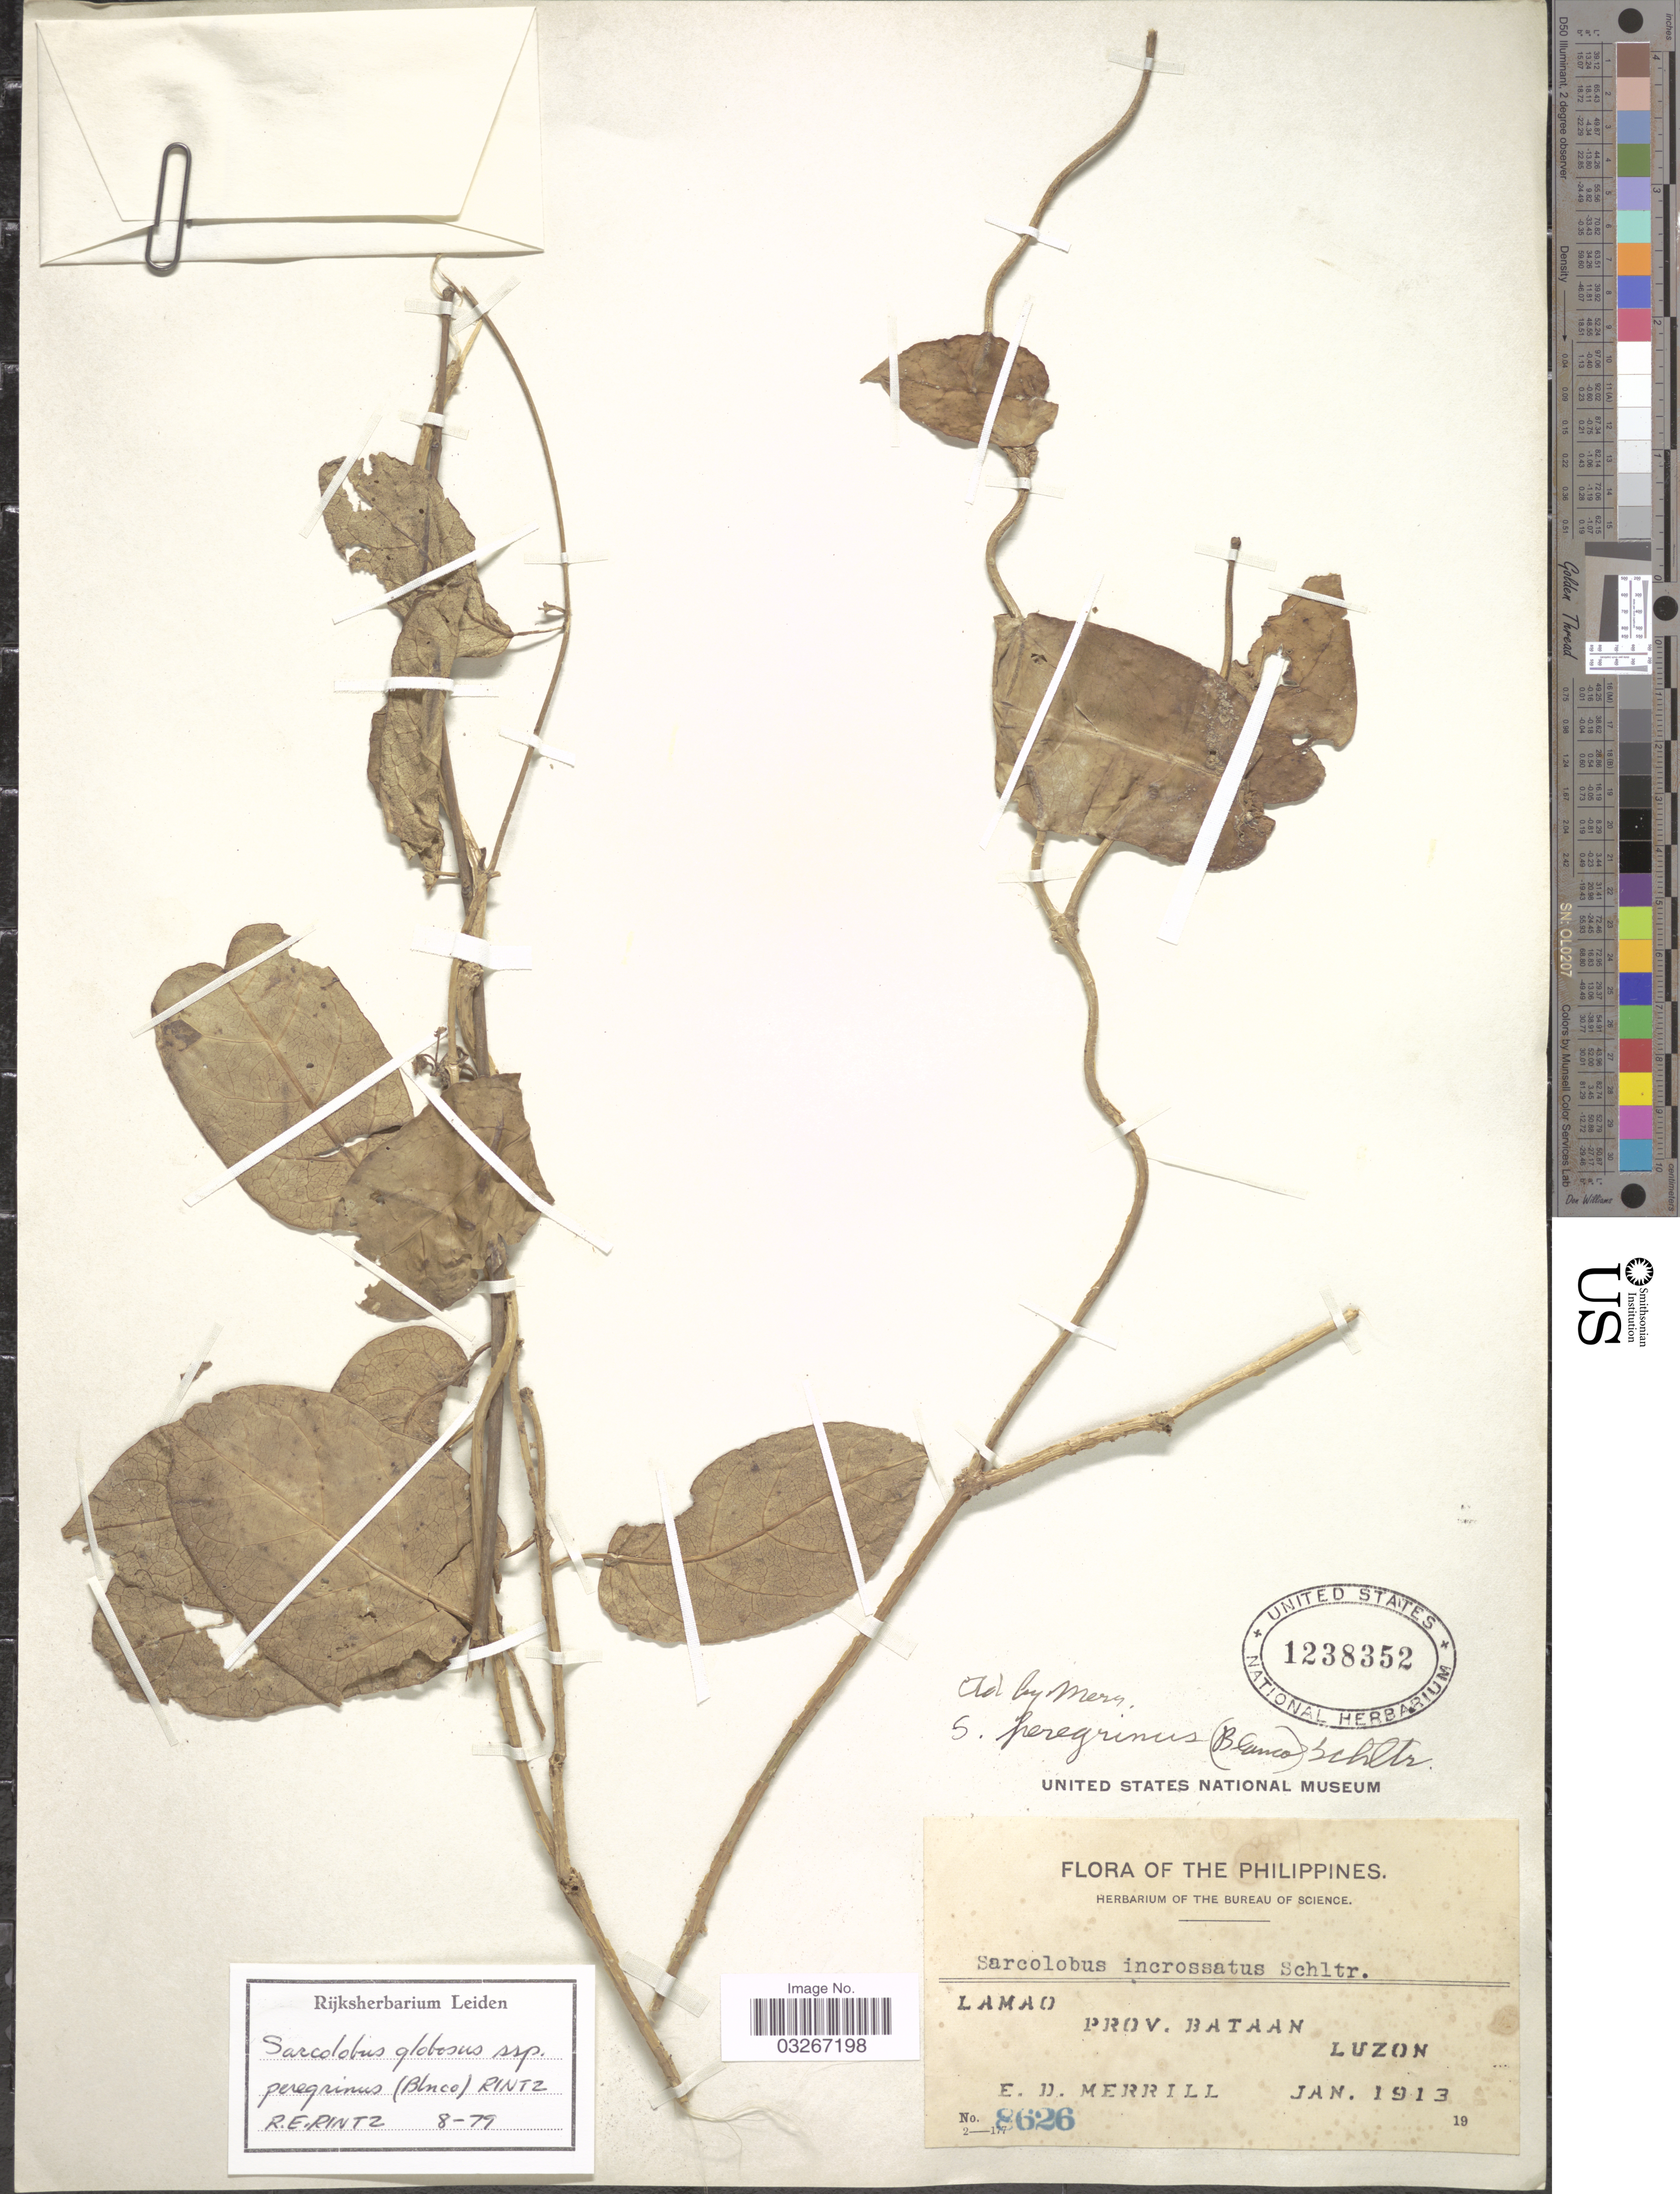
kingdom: Plantae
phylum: Tracheophyta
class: Magnoliopsida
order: Gentianales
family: Apocynaceae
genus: Sarcolobus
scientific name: Sarcolobus globosus subsp. peregrinus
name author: (Blanco) Rintz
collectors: E. D. Merrill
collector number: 8626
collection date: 1913-01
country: Philippines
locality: Lamao. Prov. Bataan. Luzon.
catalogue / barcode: US 1238352